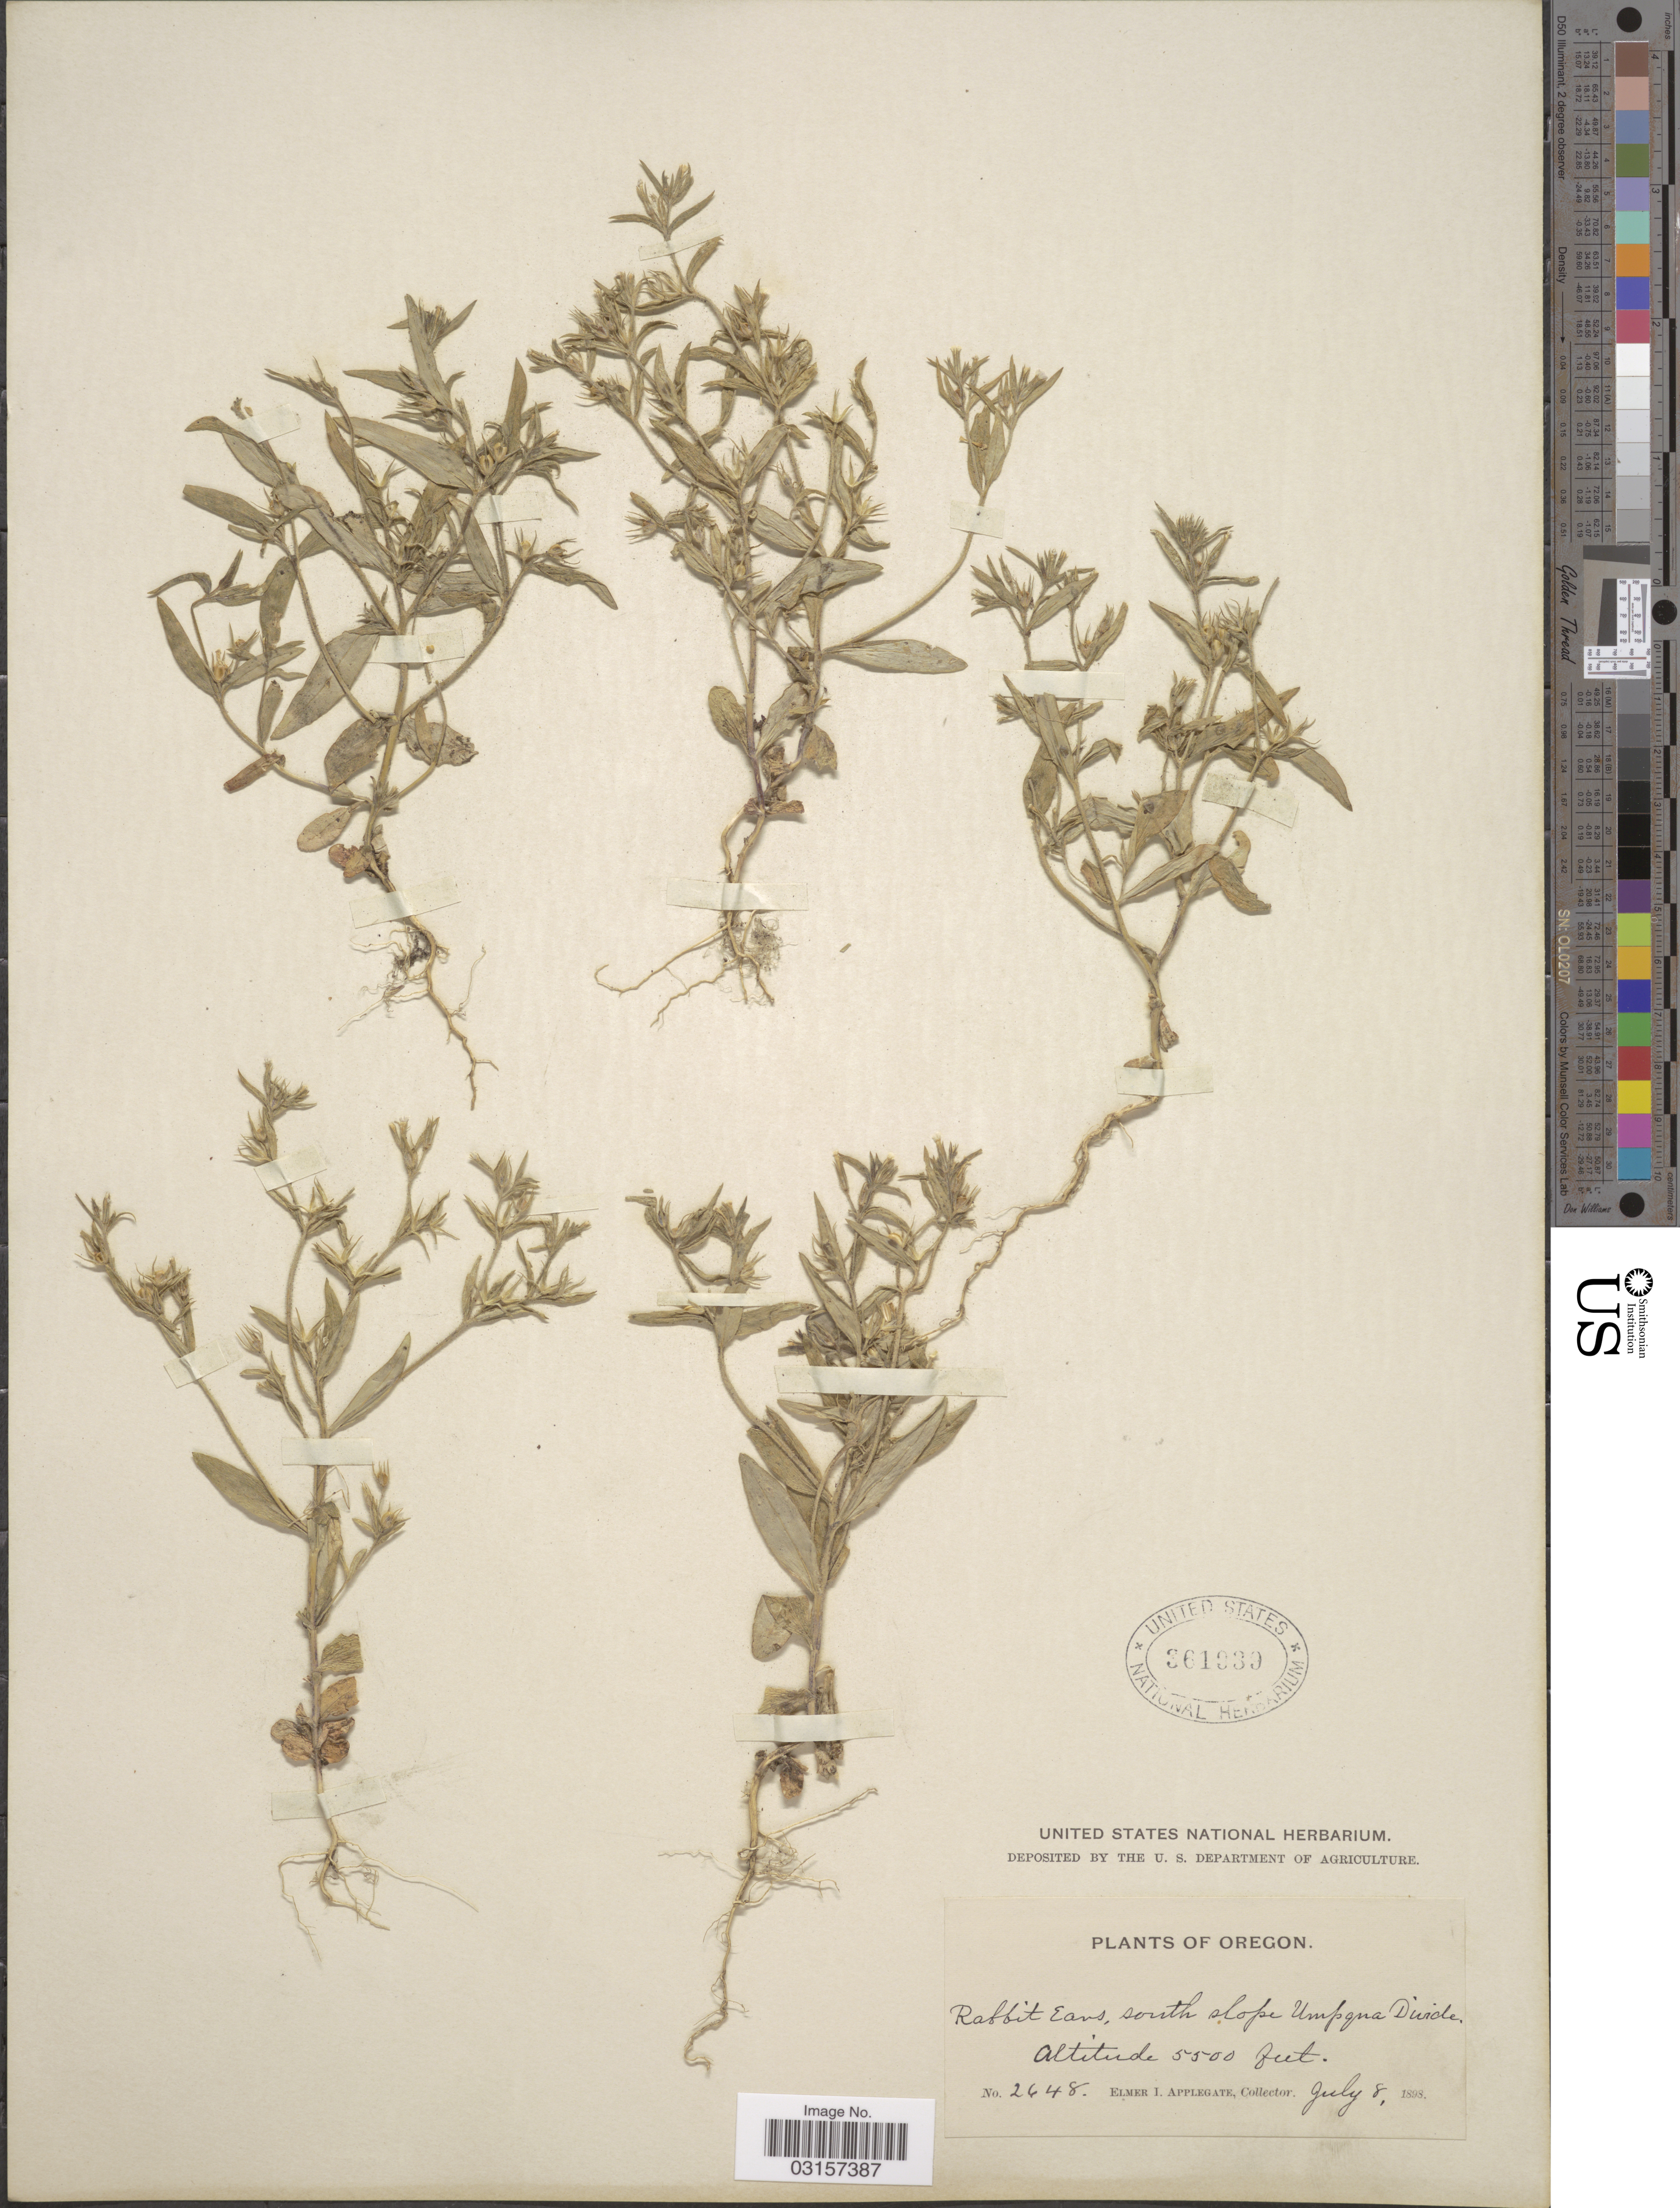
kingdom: Plantae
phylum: Tracheophyta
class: Magnoliopsida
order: Ericales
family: Polemoniaceae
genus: Microsteris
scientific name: Microsteris gracilis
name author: (Hook.) Greene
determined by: (US) Smithsonian Institution - National Museum of Natural History - Department of Botany (UNITED STATES)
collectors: E. I. Applegate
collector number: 2648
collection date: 1898-07-08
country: United States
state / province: Oregon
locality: Rabbit Ears, south slope Umpqua Divide.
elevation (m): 1676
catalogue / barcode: US 361939